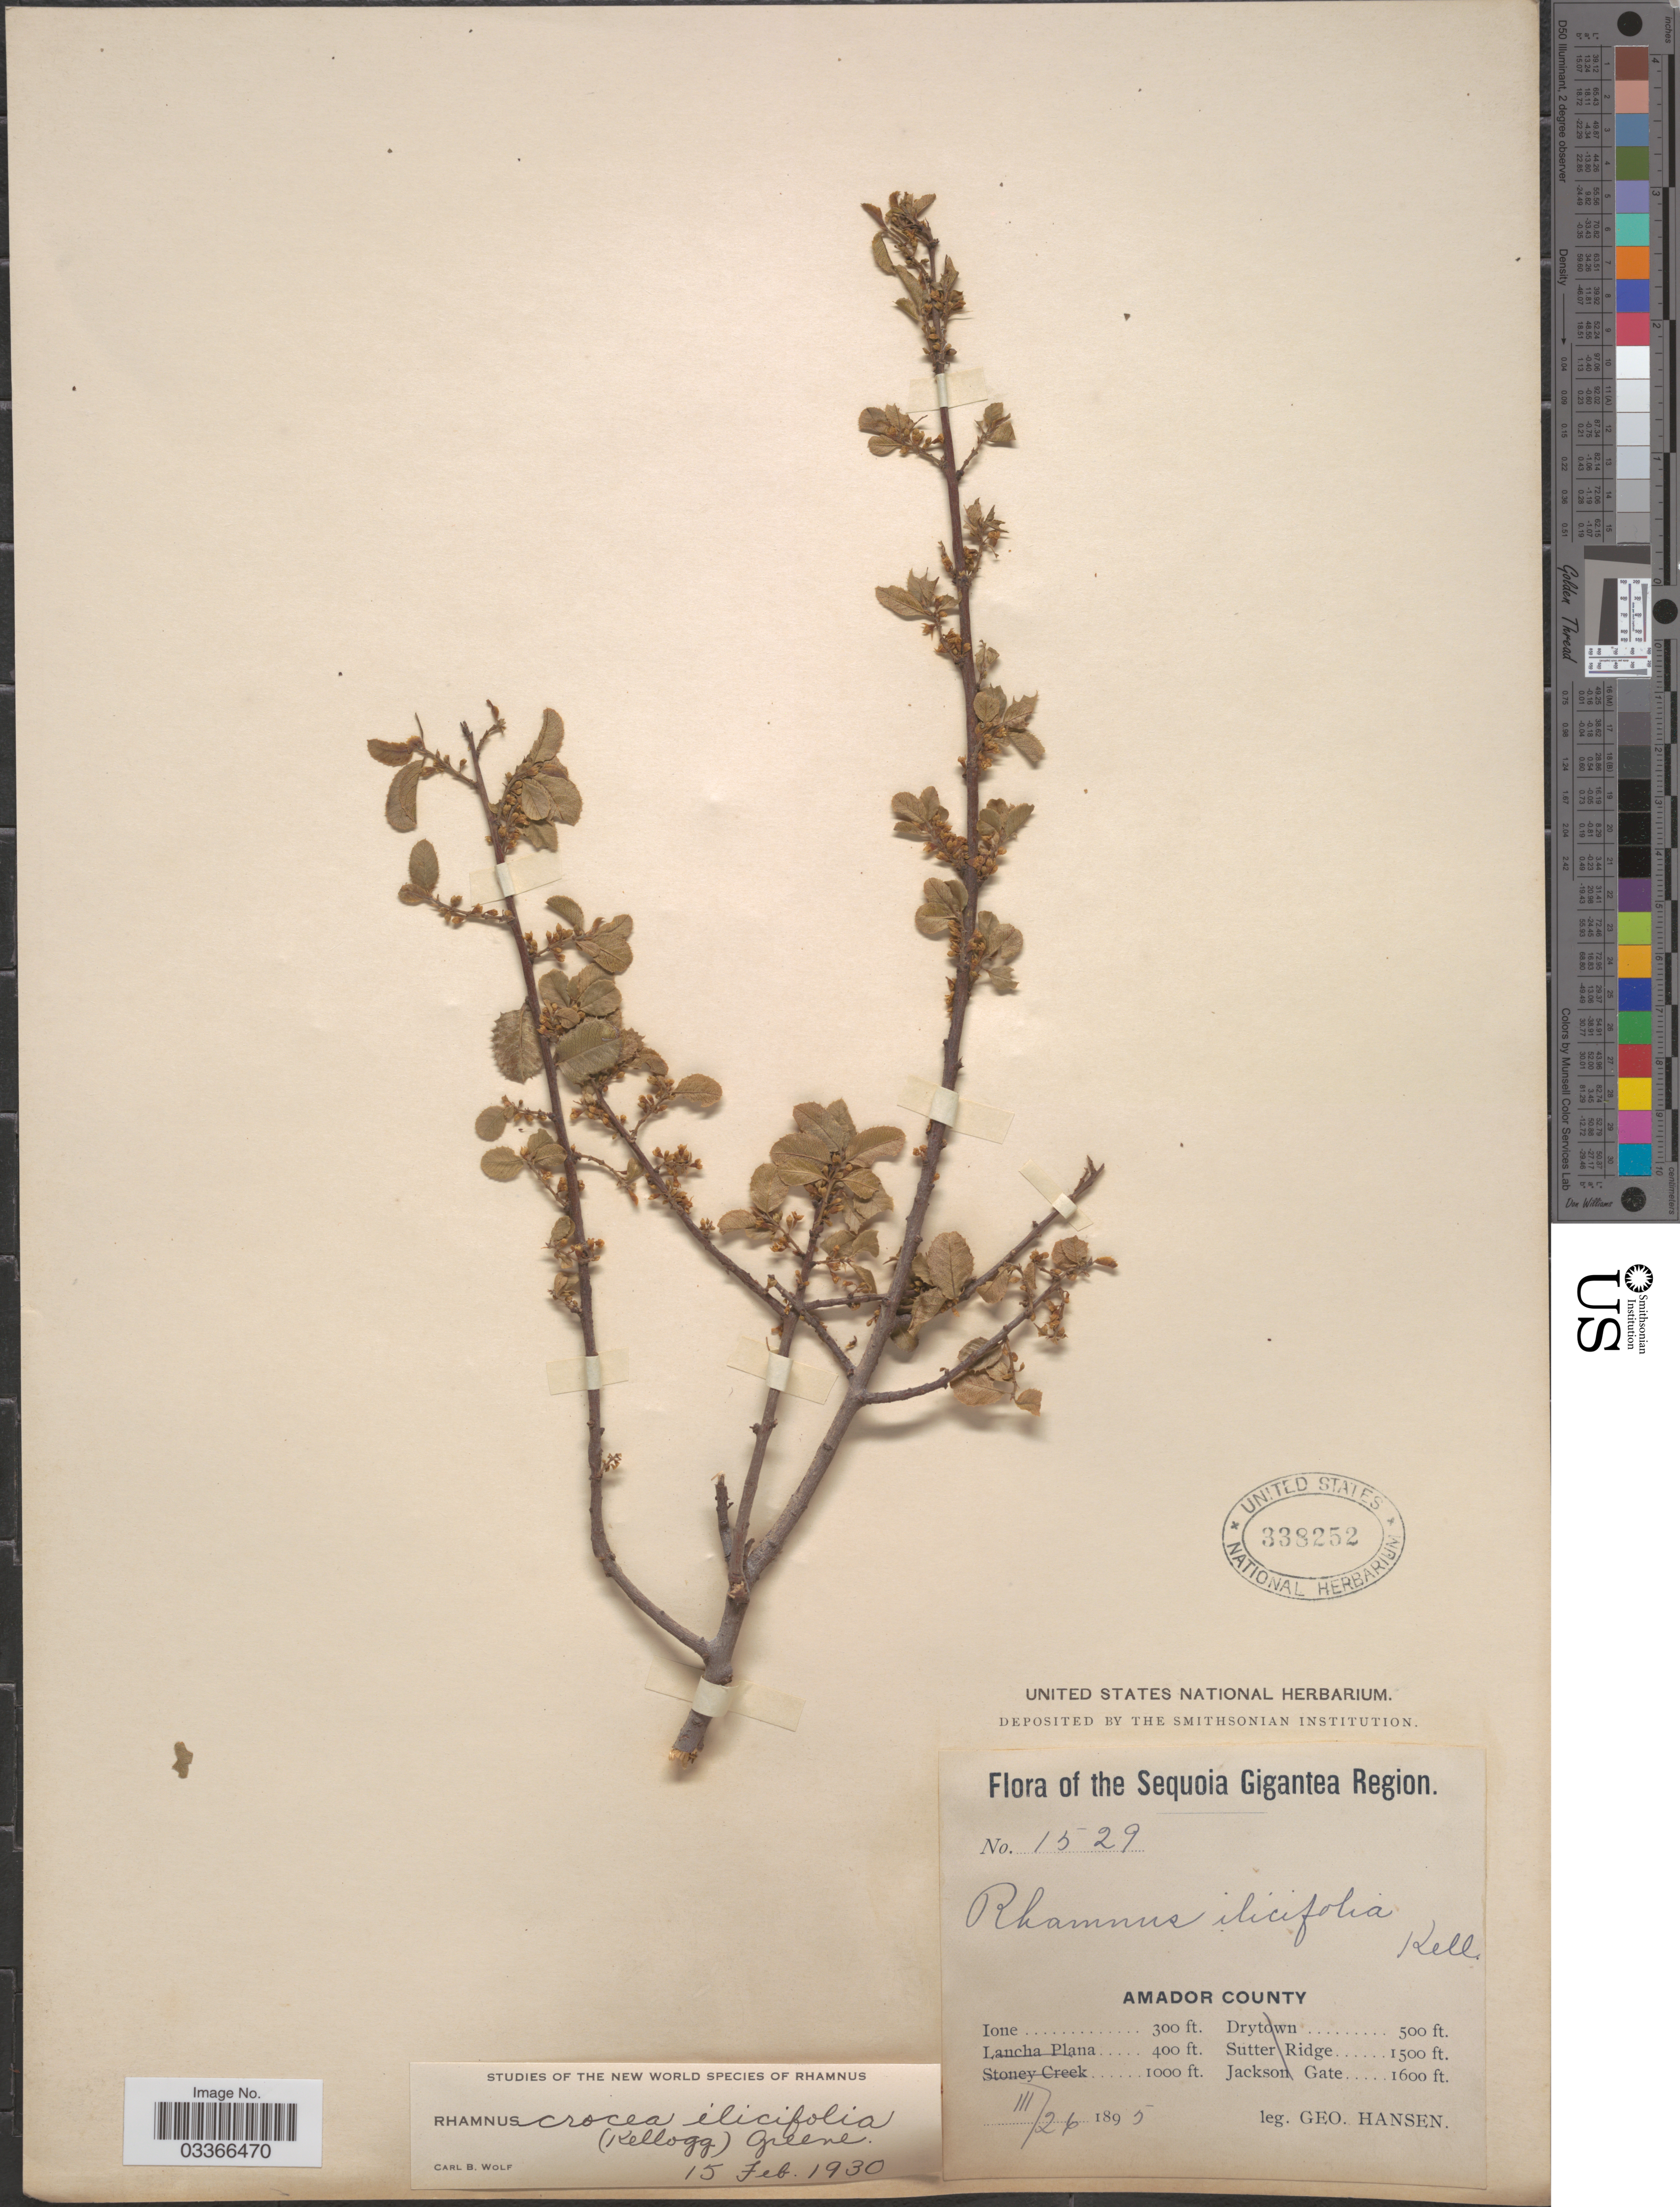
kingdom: Plantae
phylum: Tracheophyta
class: Magnoliopsida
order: Rosales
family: Rhamnaceae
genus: Rhamnus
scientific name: Rhamnus crocea var. ilicifolia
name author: (Kellogg) Greene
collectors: G. Hansen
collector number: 1529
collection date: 1895-03-26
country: United States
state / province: California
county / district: Amador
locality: The Sequoia Gigantea Region. Amador County. Ione.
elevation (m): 91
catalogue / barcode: US 338252